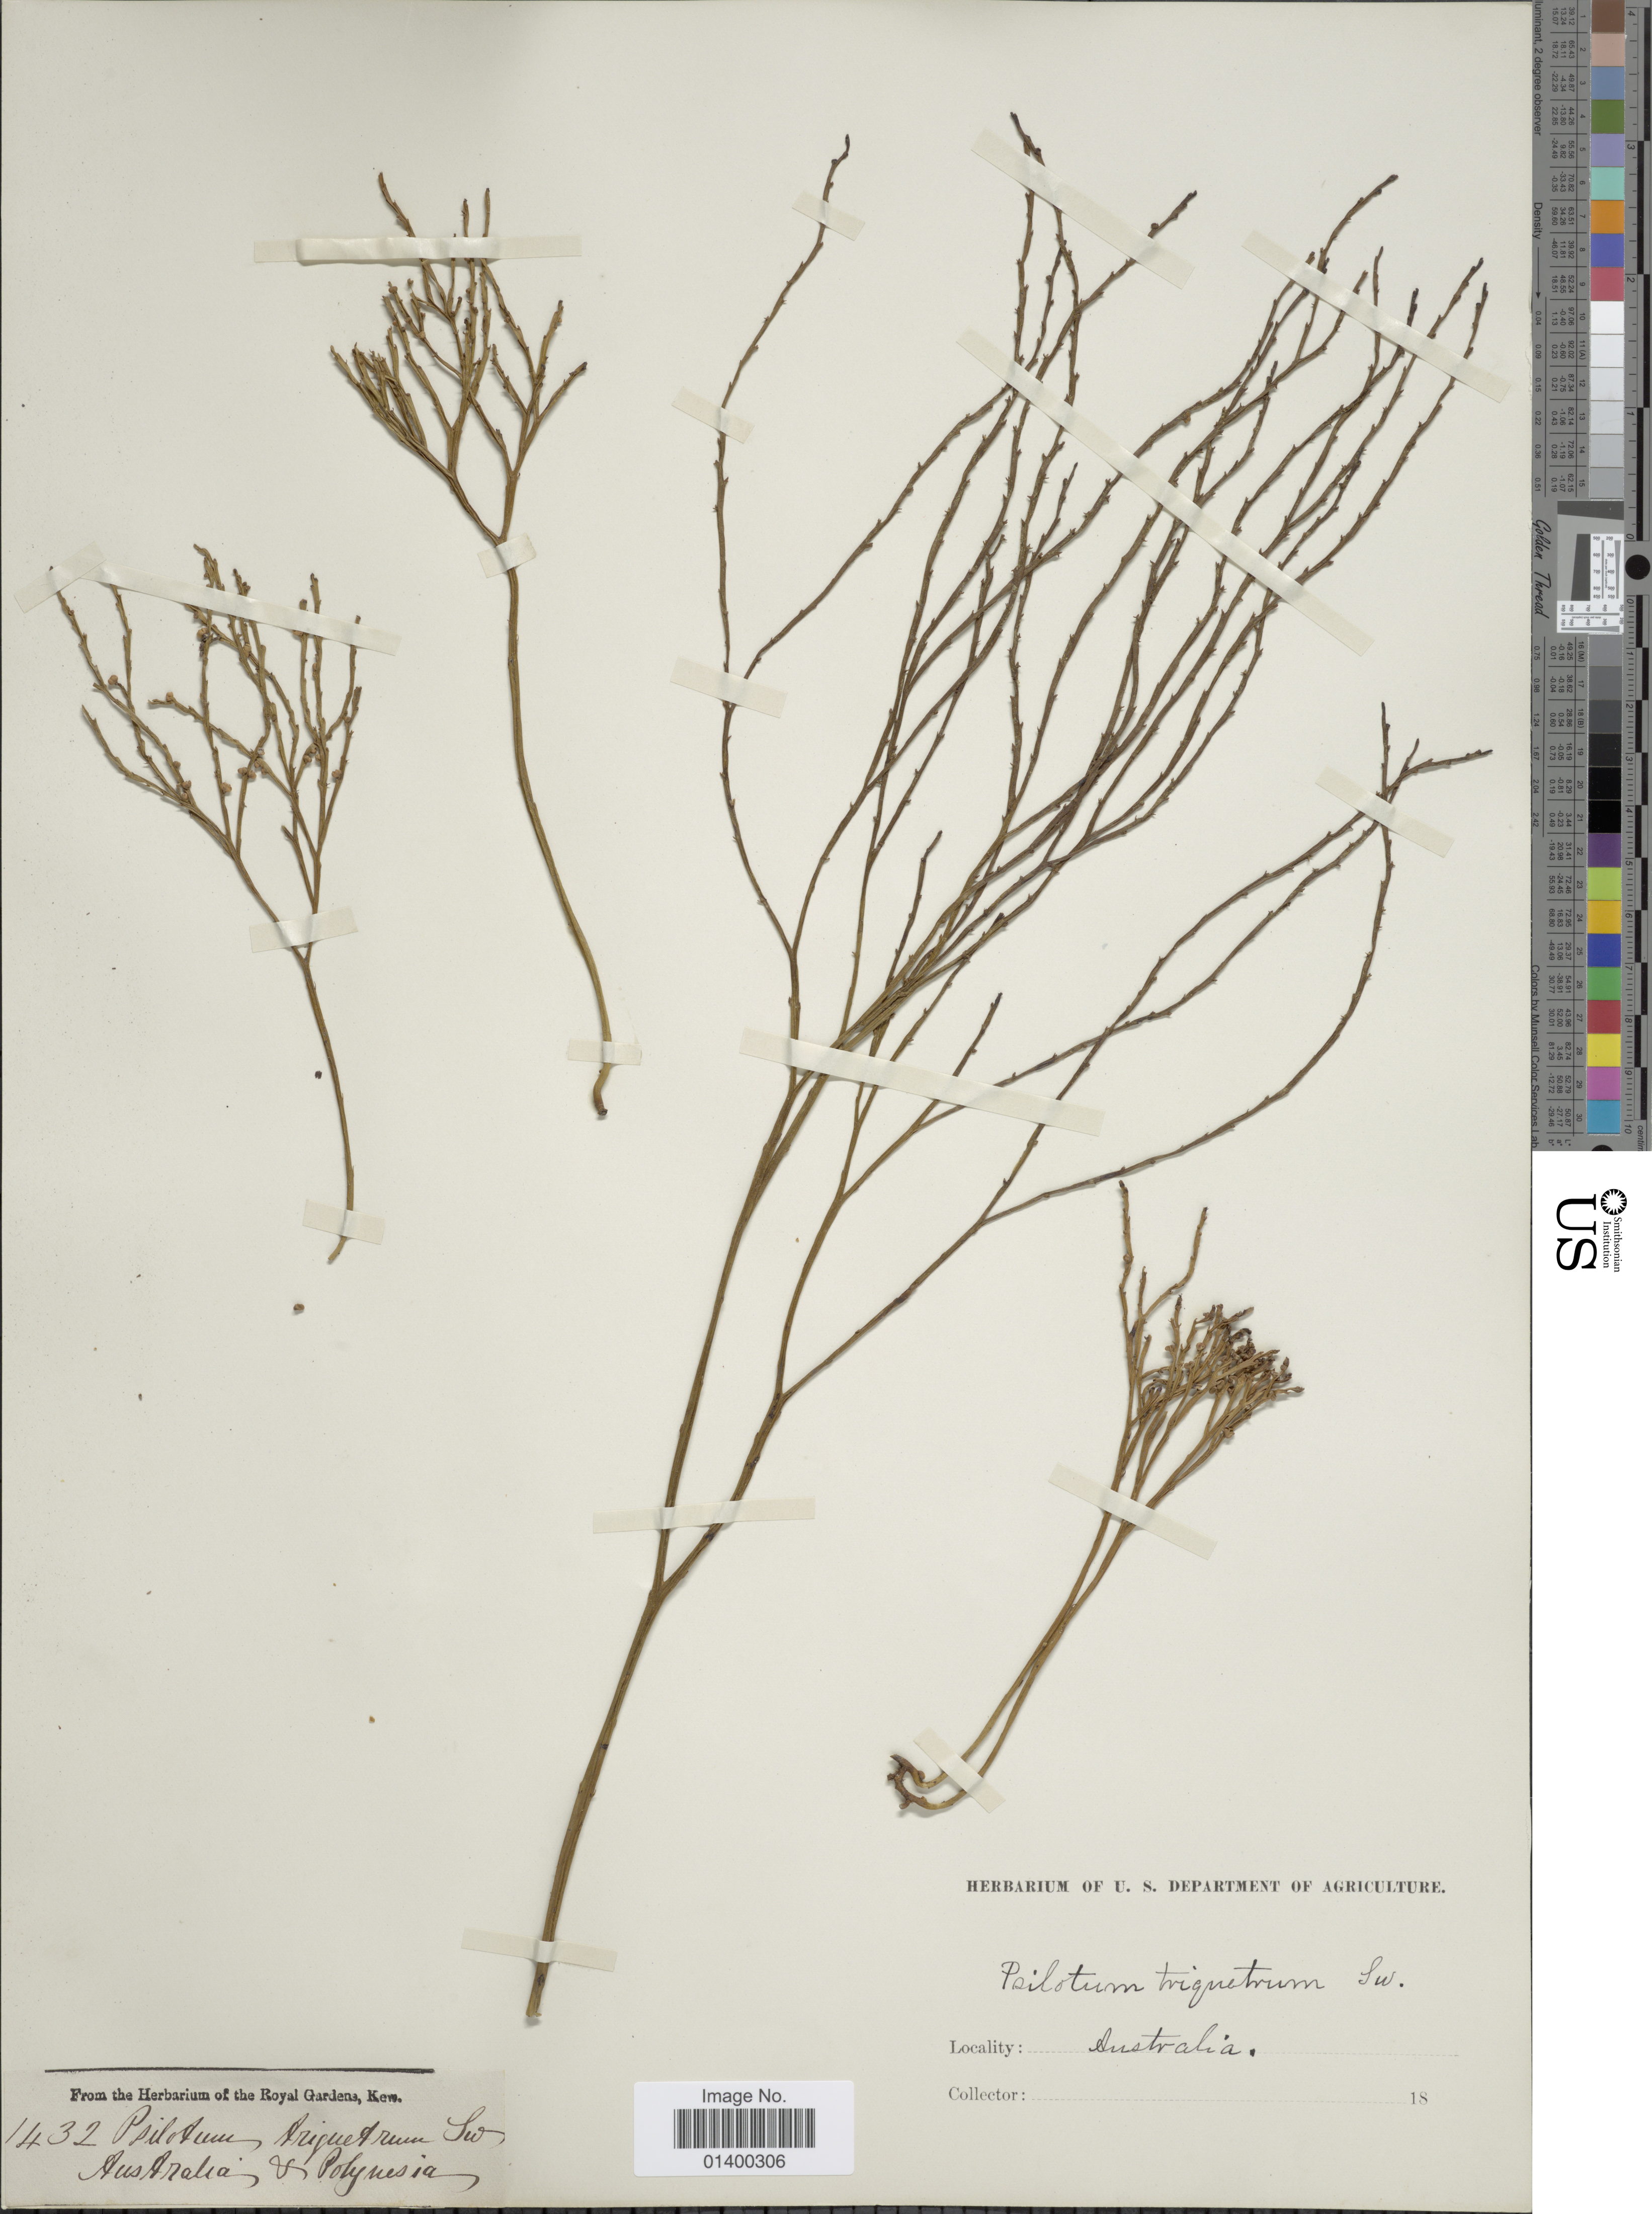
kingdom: Plantae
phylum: Tracheophyta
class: Polypodiopsida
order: Psilotales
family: Psilotaceae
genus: Psilotum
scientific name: Psilotum nudum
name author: (L.) P. Beauv.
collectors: Facchini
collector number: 1432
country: Australia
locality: Australia & Polynesia